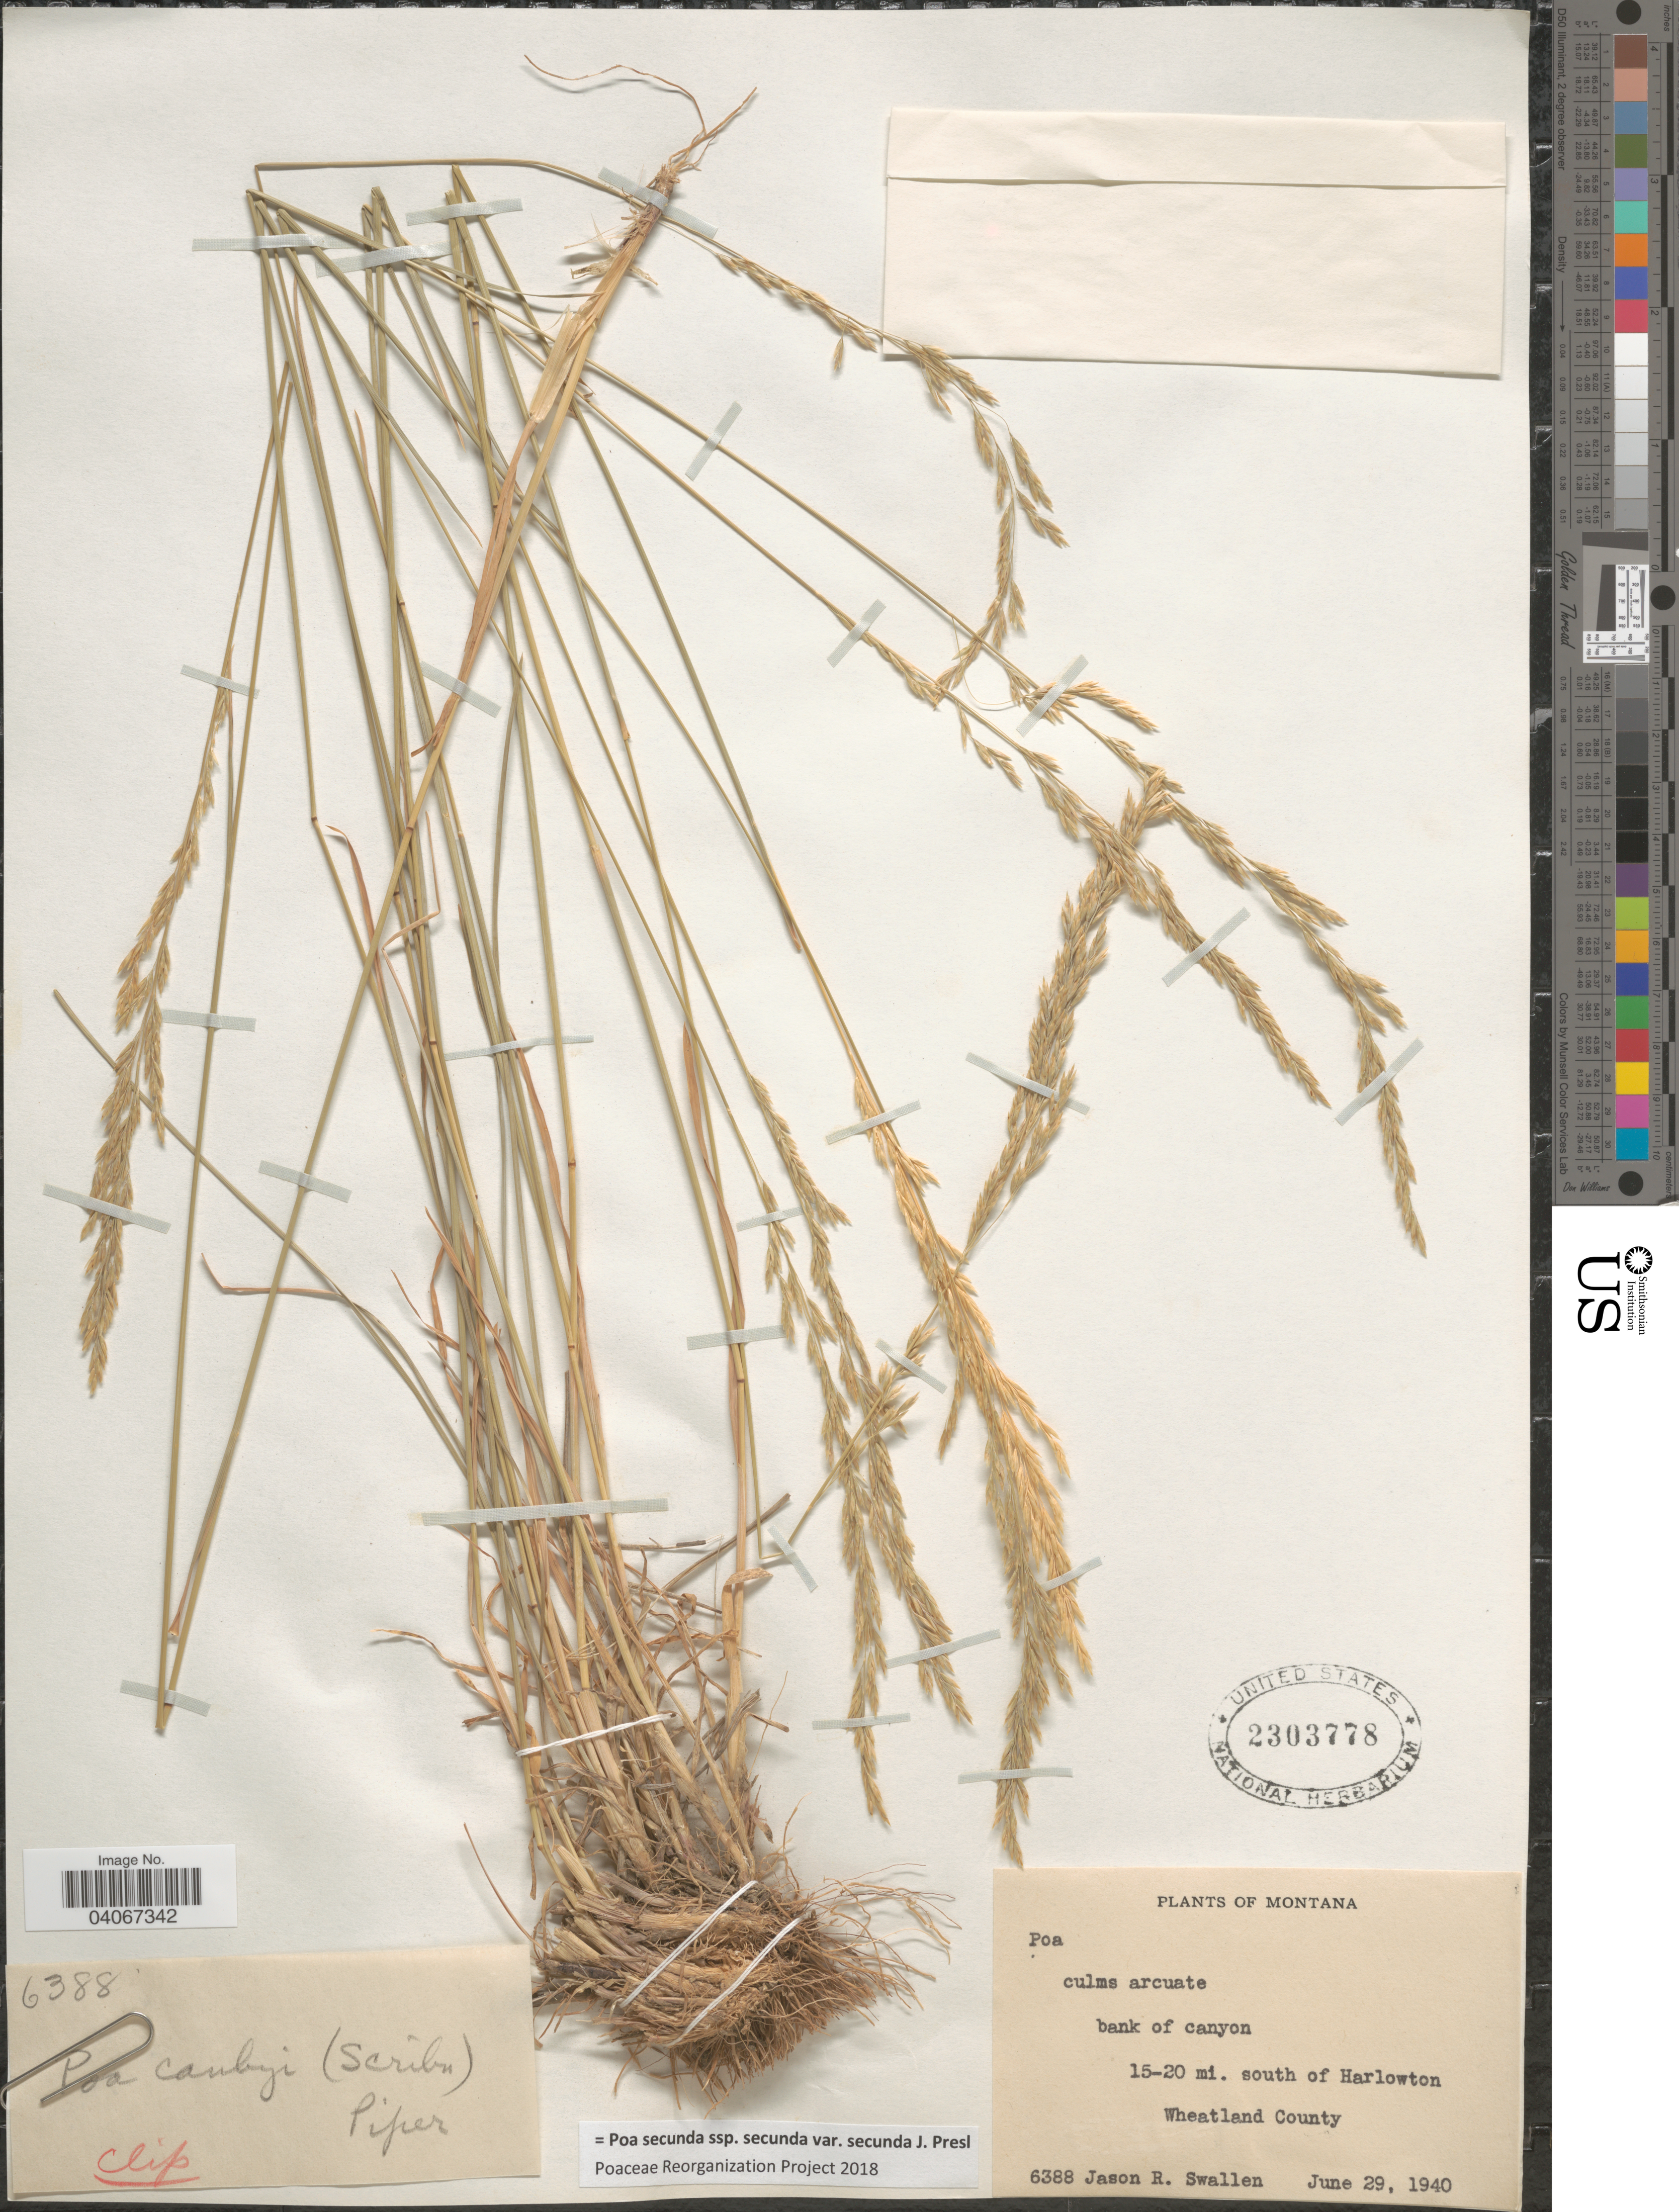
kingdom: Plantae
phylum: Tracheophyta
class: Liliopsida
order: Poales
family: Poaceae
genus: Poa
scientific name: Poa secunda subsp. secunda var. secunda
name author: J. Presl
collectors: J. R. Swallen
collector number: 6388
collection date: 1940-06-29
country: United States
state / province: Montana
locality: Bank of canyon 15-20 mi. south of Harlowton. Wheatland County.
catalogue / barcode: US 2303778